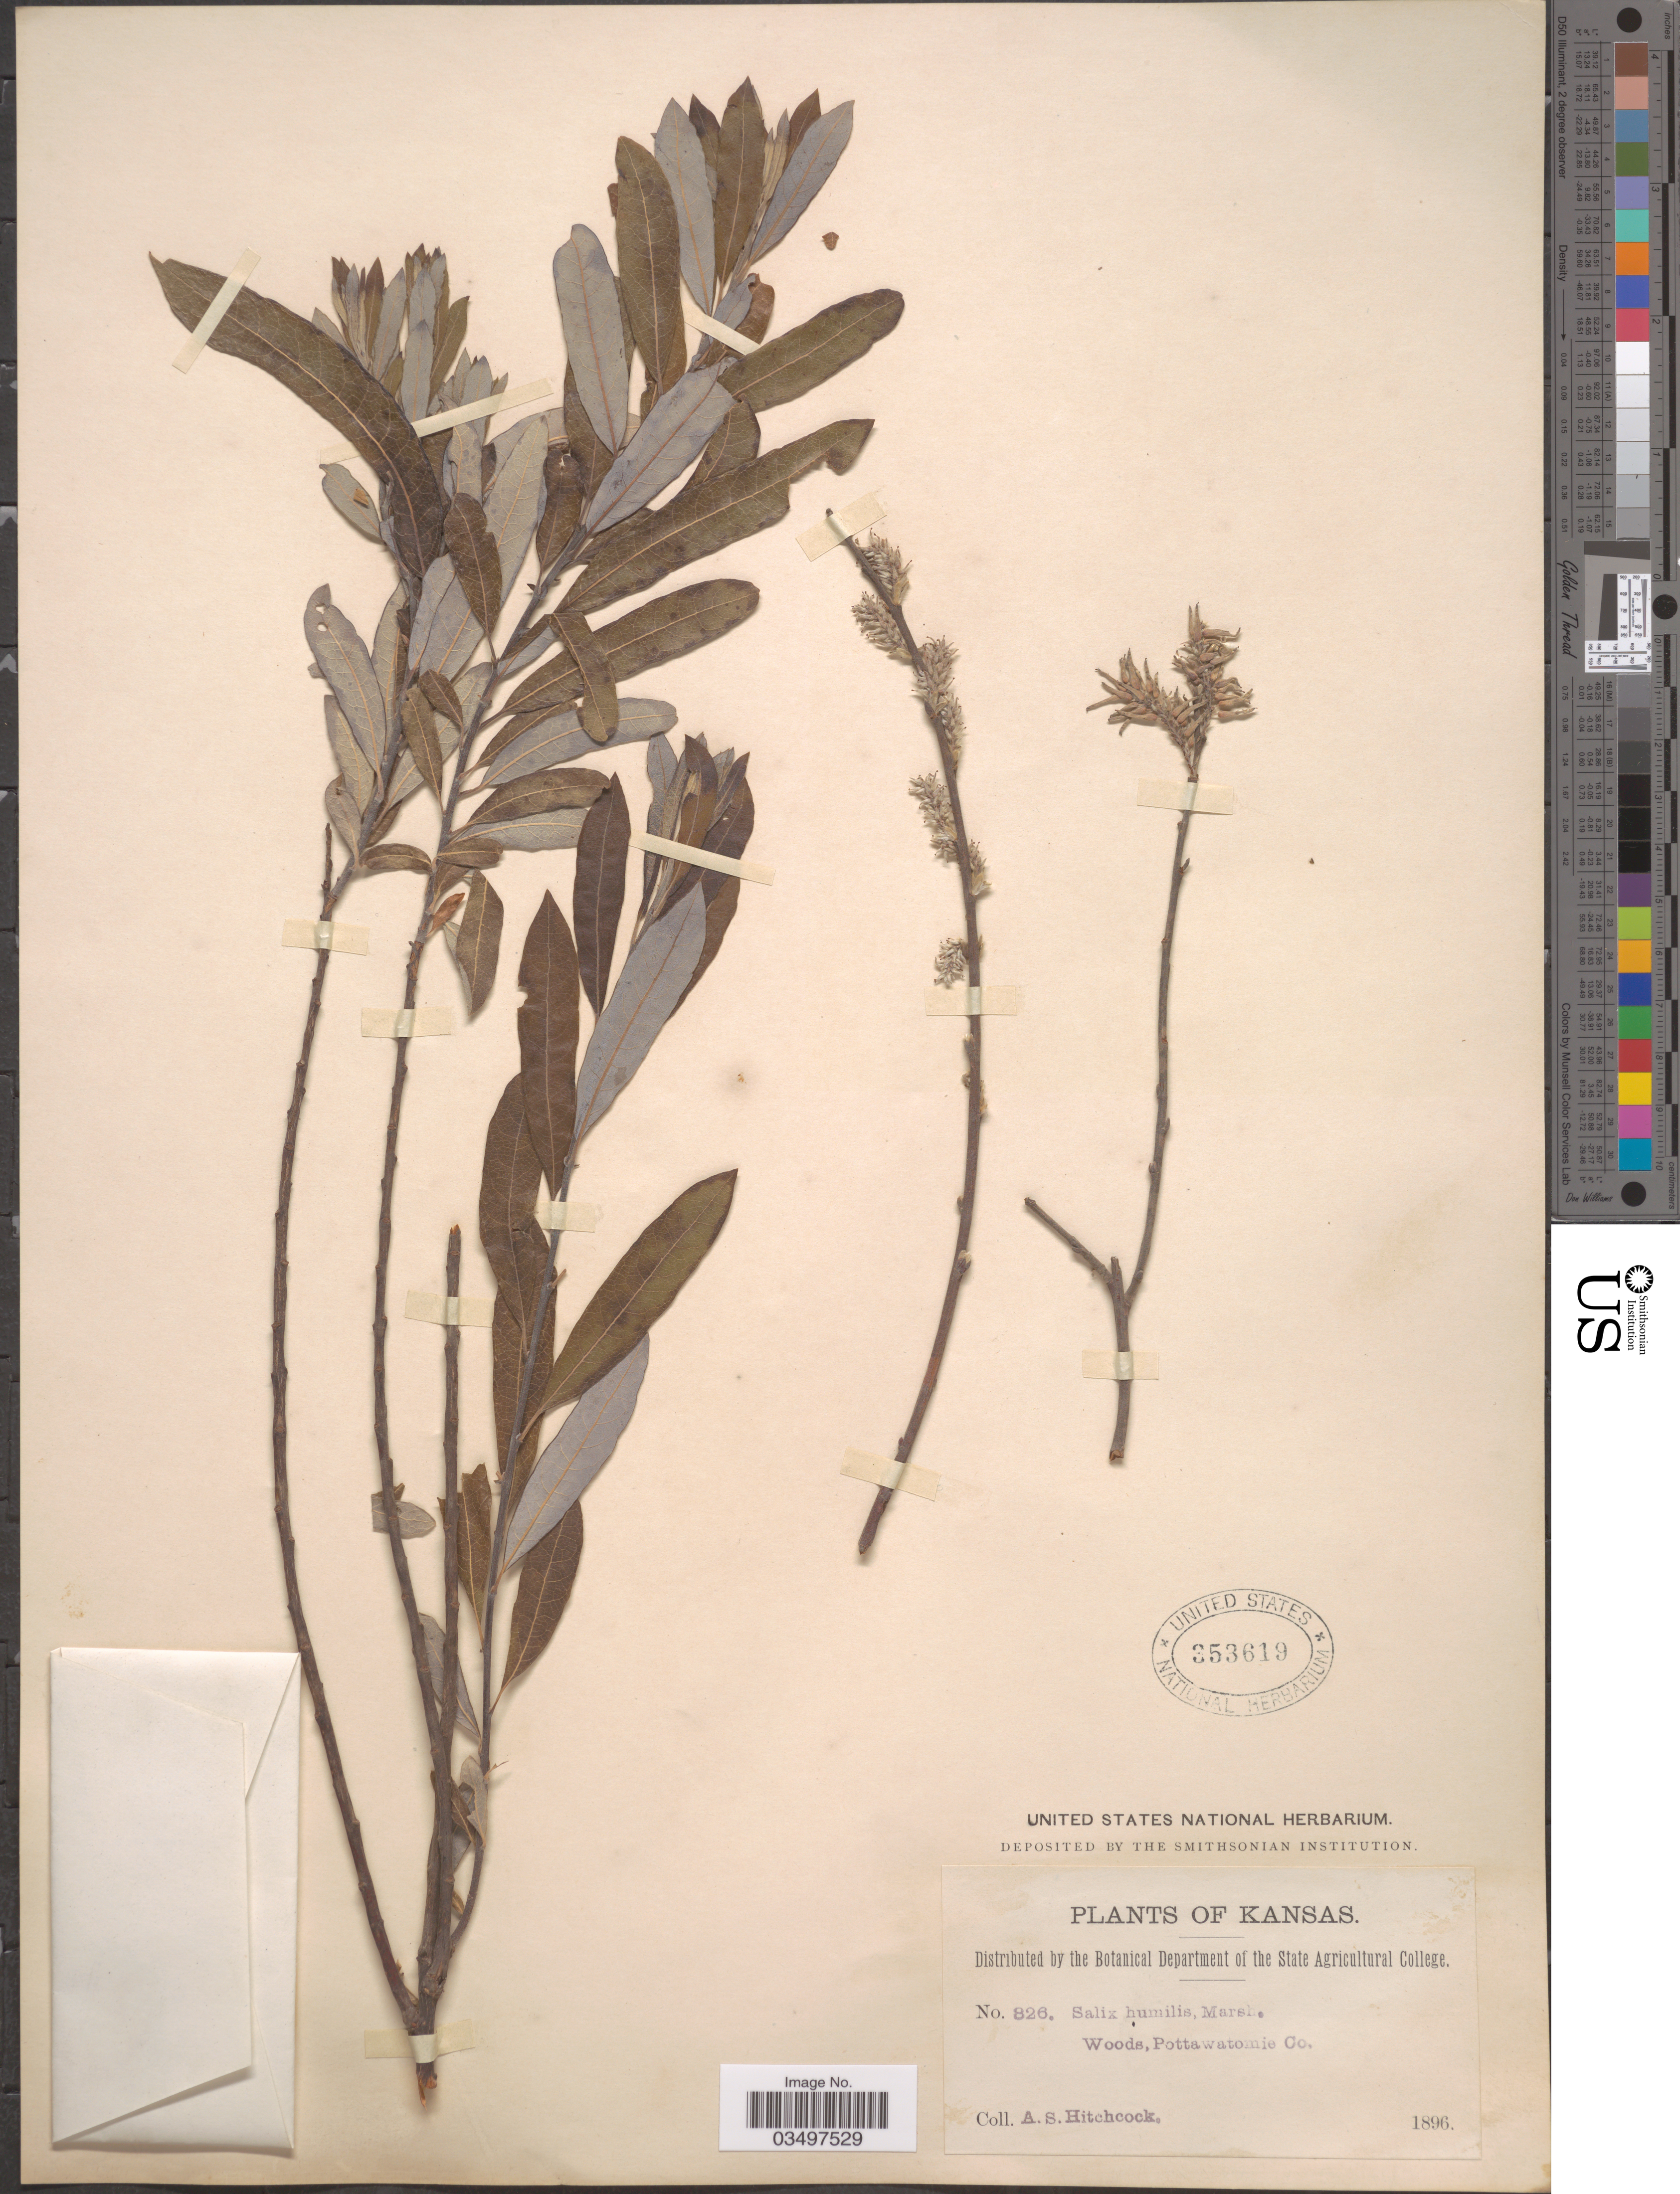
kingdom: Plantae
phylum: Tracheophyta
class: Magnoliopsida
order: Malpighiales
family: Salicaceae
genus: Salix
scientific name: Salix humilis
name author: Marshall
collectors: A. S. Hitchcock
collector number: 826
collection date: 1896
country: United States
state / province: Kansas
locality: Woods, Pottawatomie Co.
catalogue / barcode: US 353619